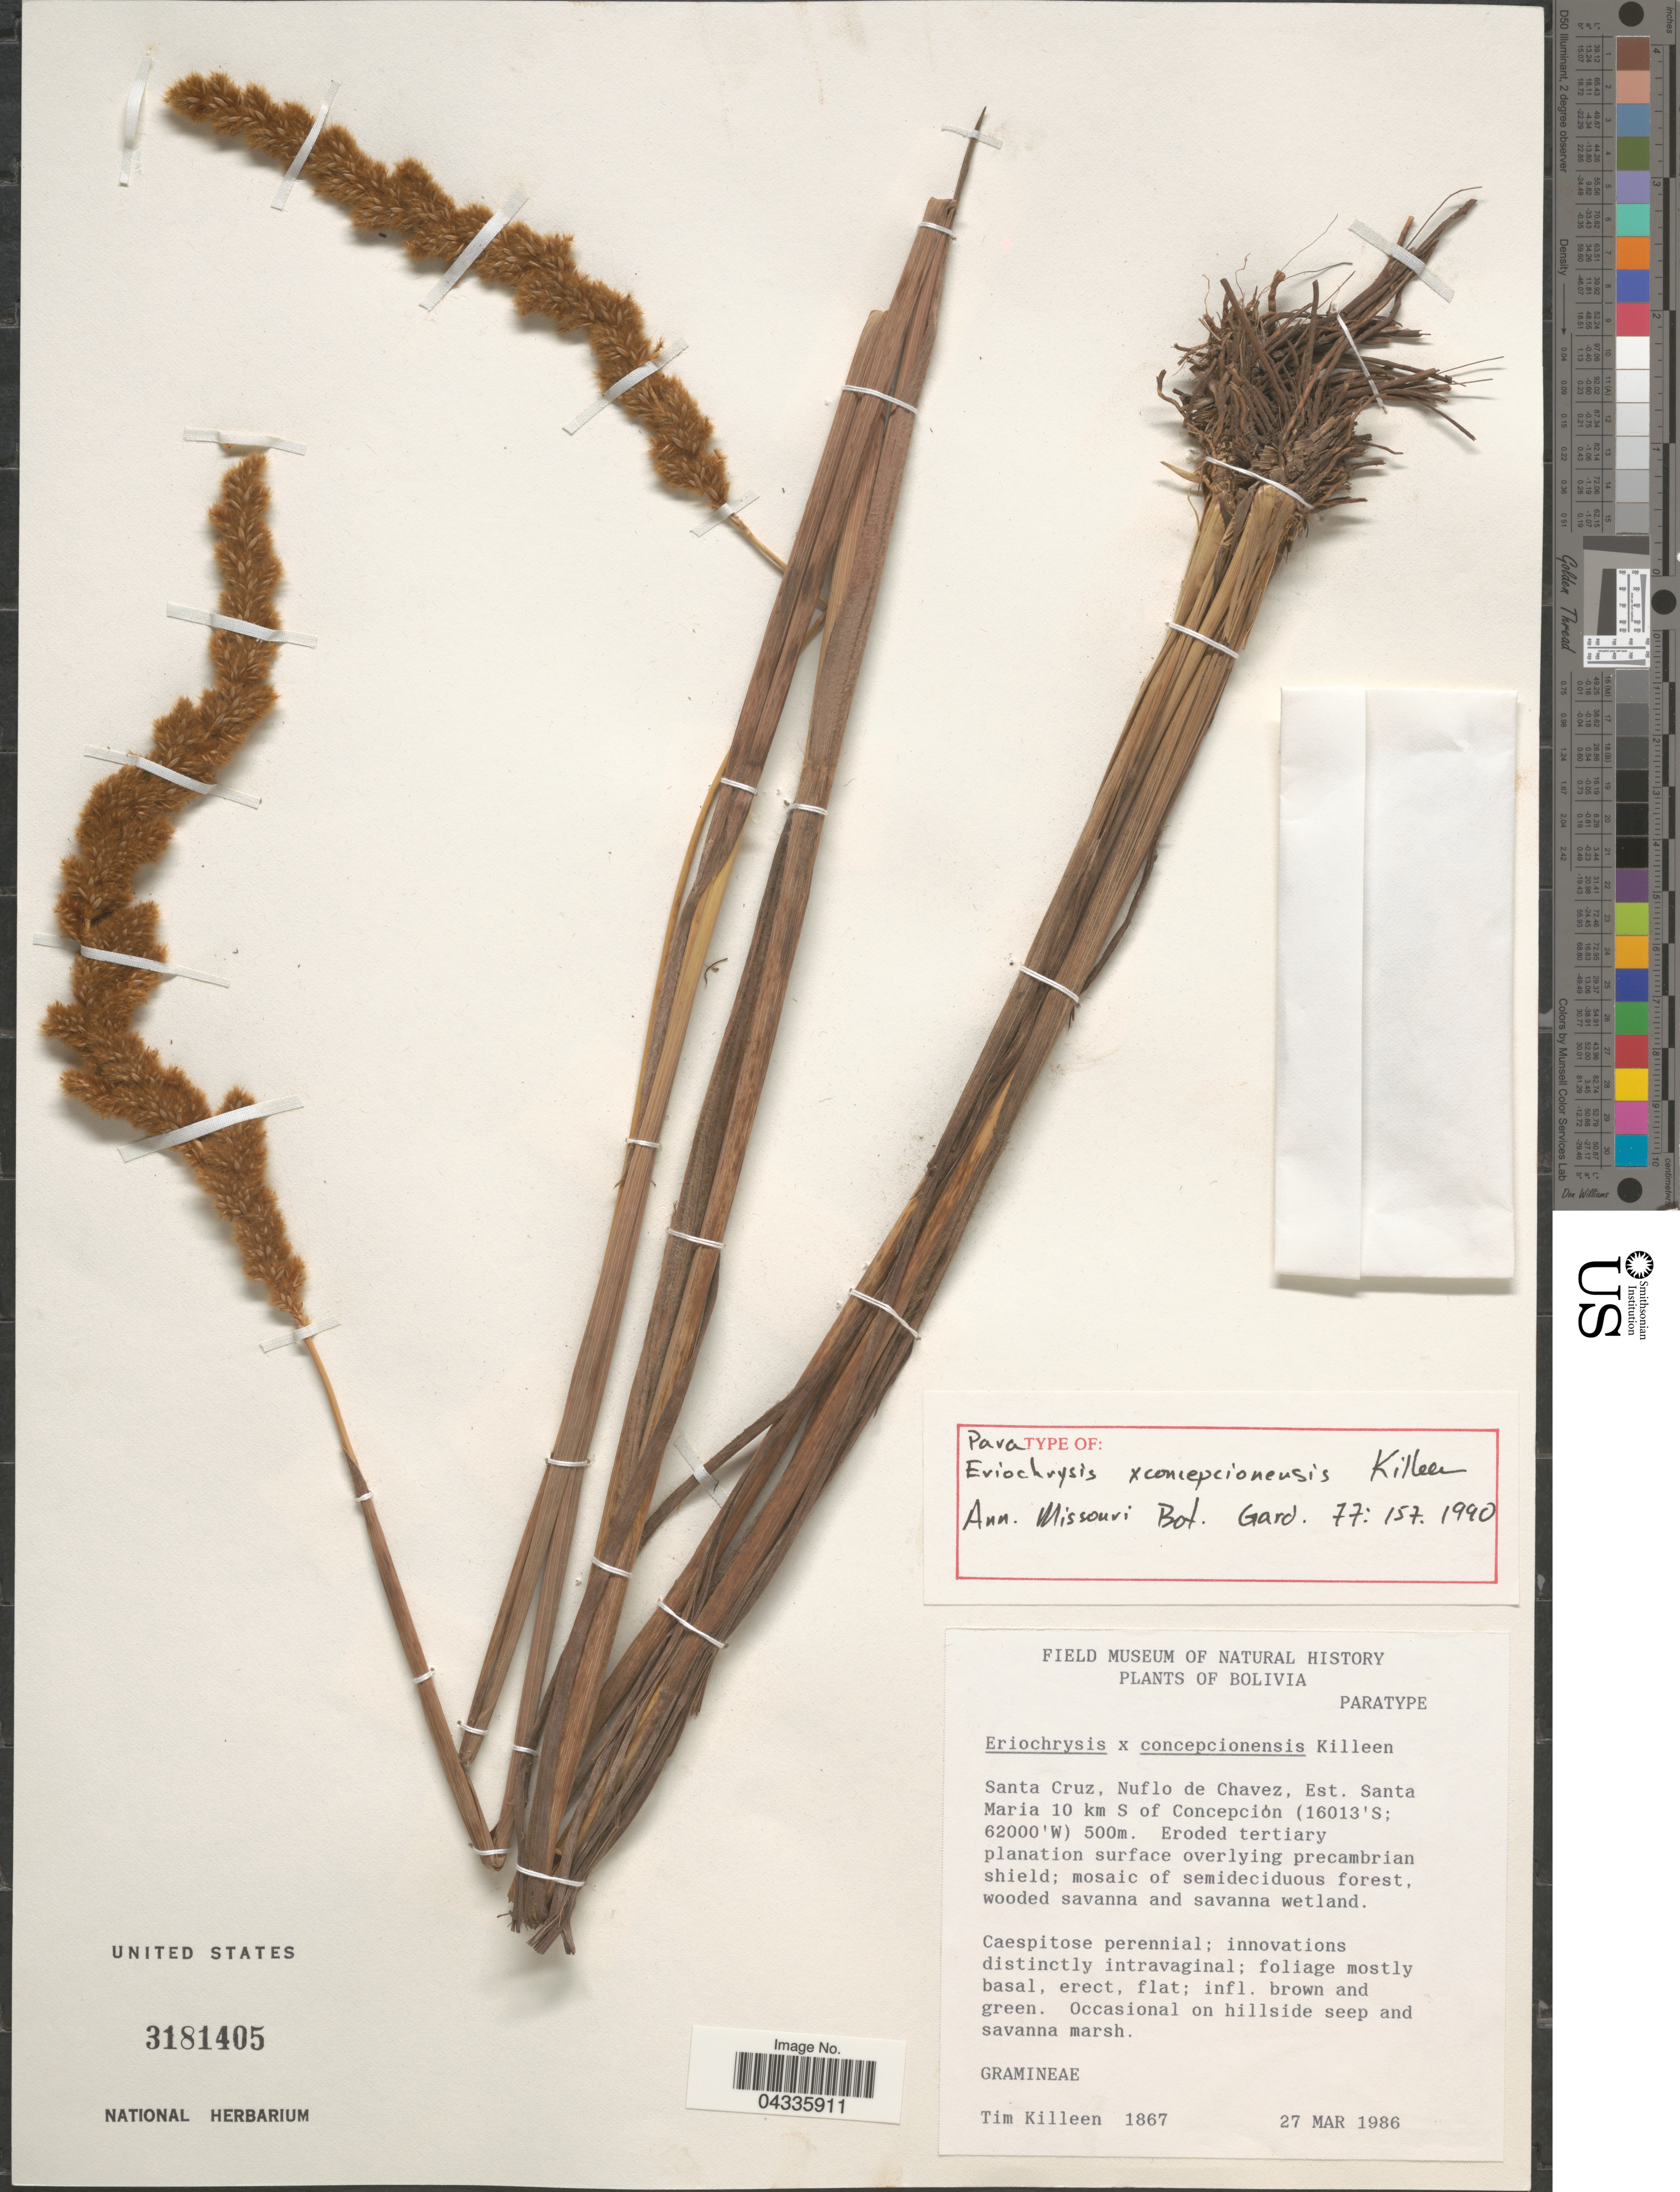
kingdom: Plantae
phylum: Tracheophyta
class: Liliopsida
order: Poales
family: Poaceae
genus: Eriochrysis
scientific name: Eriochrysis x concepcionensis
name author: Killeen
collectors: T. J. Killeen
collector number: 1867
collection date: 1986-03-27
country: Bolivia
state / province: Santa Cruz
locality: Nuflo de Chavez, Est. Santa Maria 10 km S of Concepción.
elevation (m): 500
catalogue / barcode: US 3181405